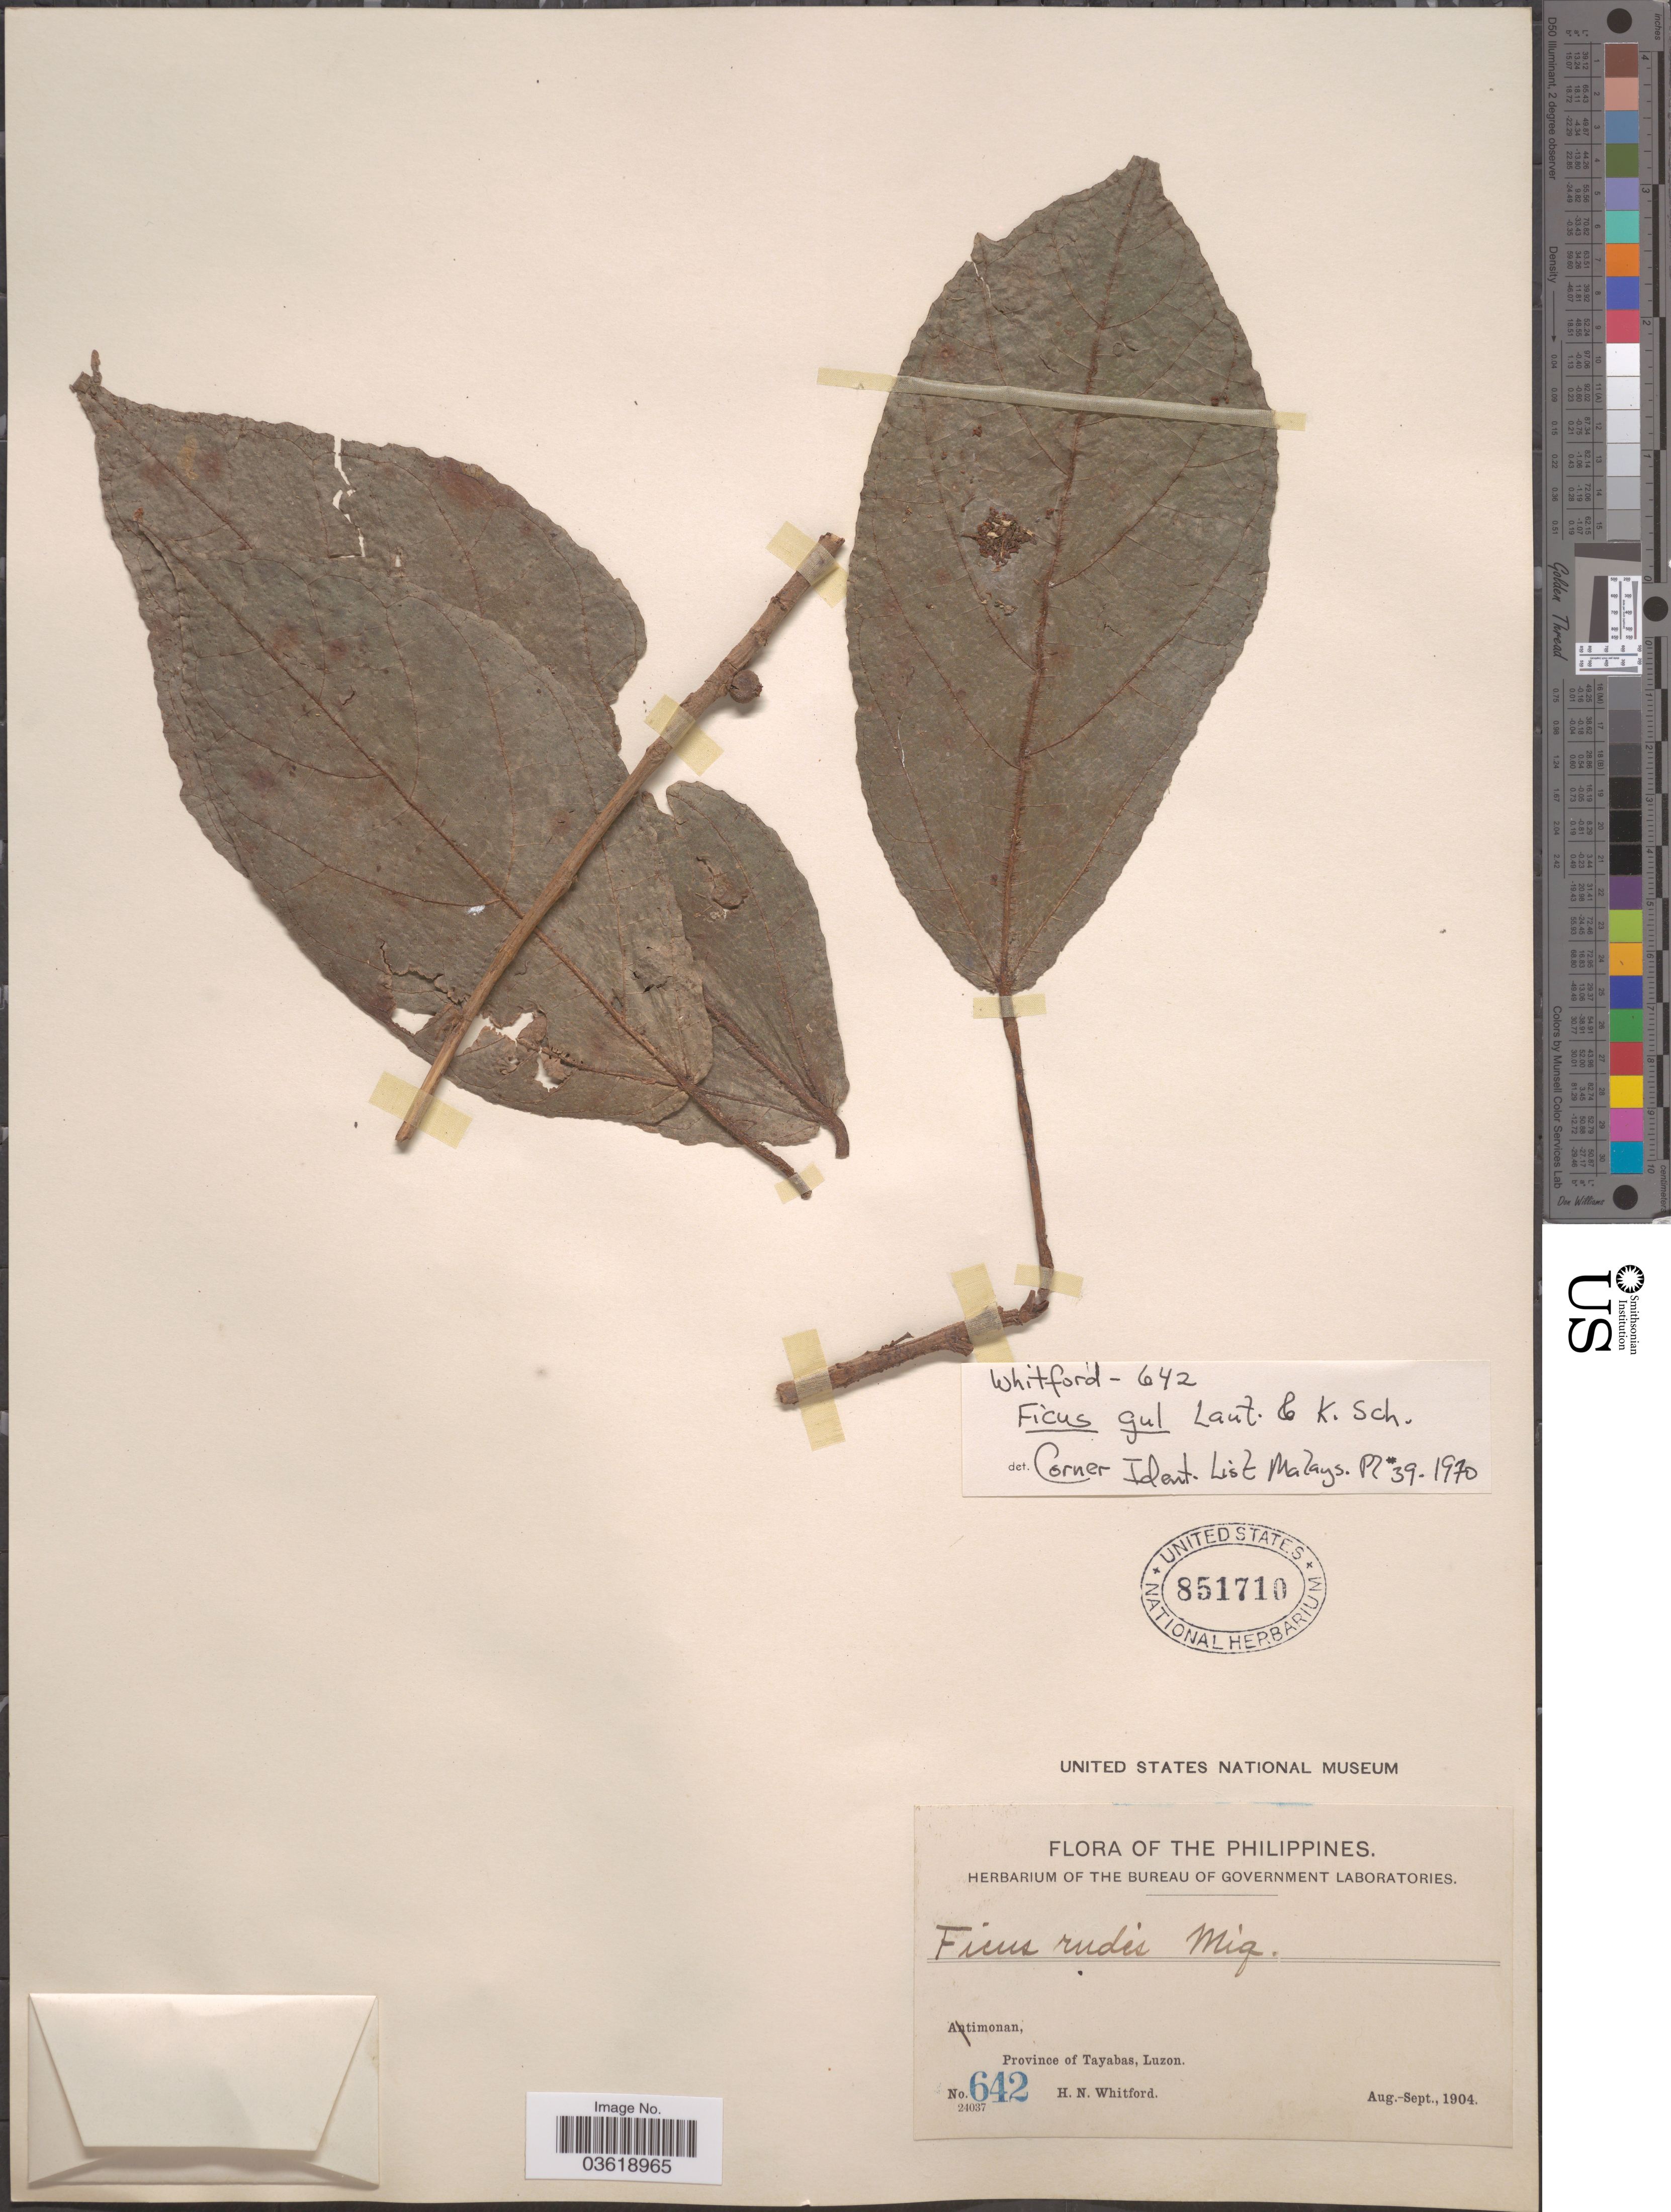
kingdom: Plantae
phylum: Tracheophyta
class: Magnoliopsida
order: Rosales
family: Moraceae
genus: Ficus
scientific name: Ficus gul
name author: Lauterb. & K. Schum.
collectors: H. N. Whitford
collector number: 642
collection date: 1904-08/1904-09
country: Philippines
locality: Atimonan, Province of Tayabas, Luzon.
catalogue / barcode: US 851710